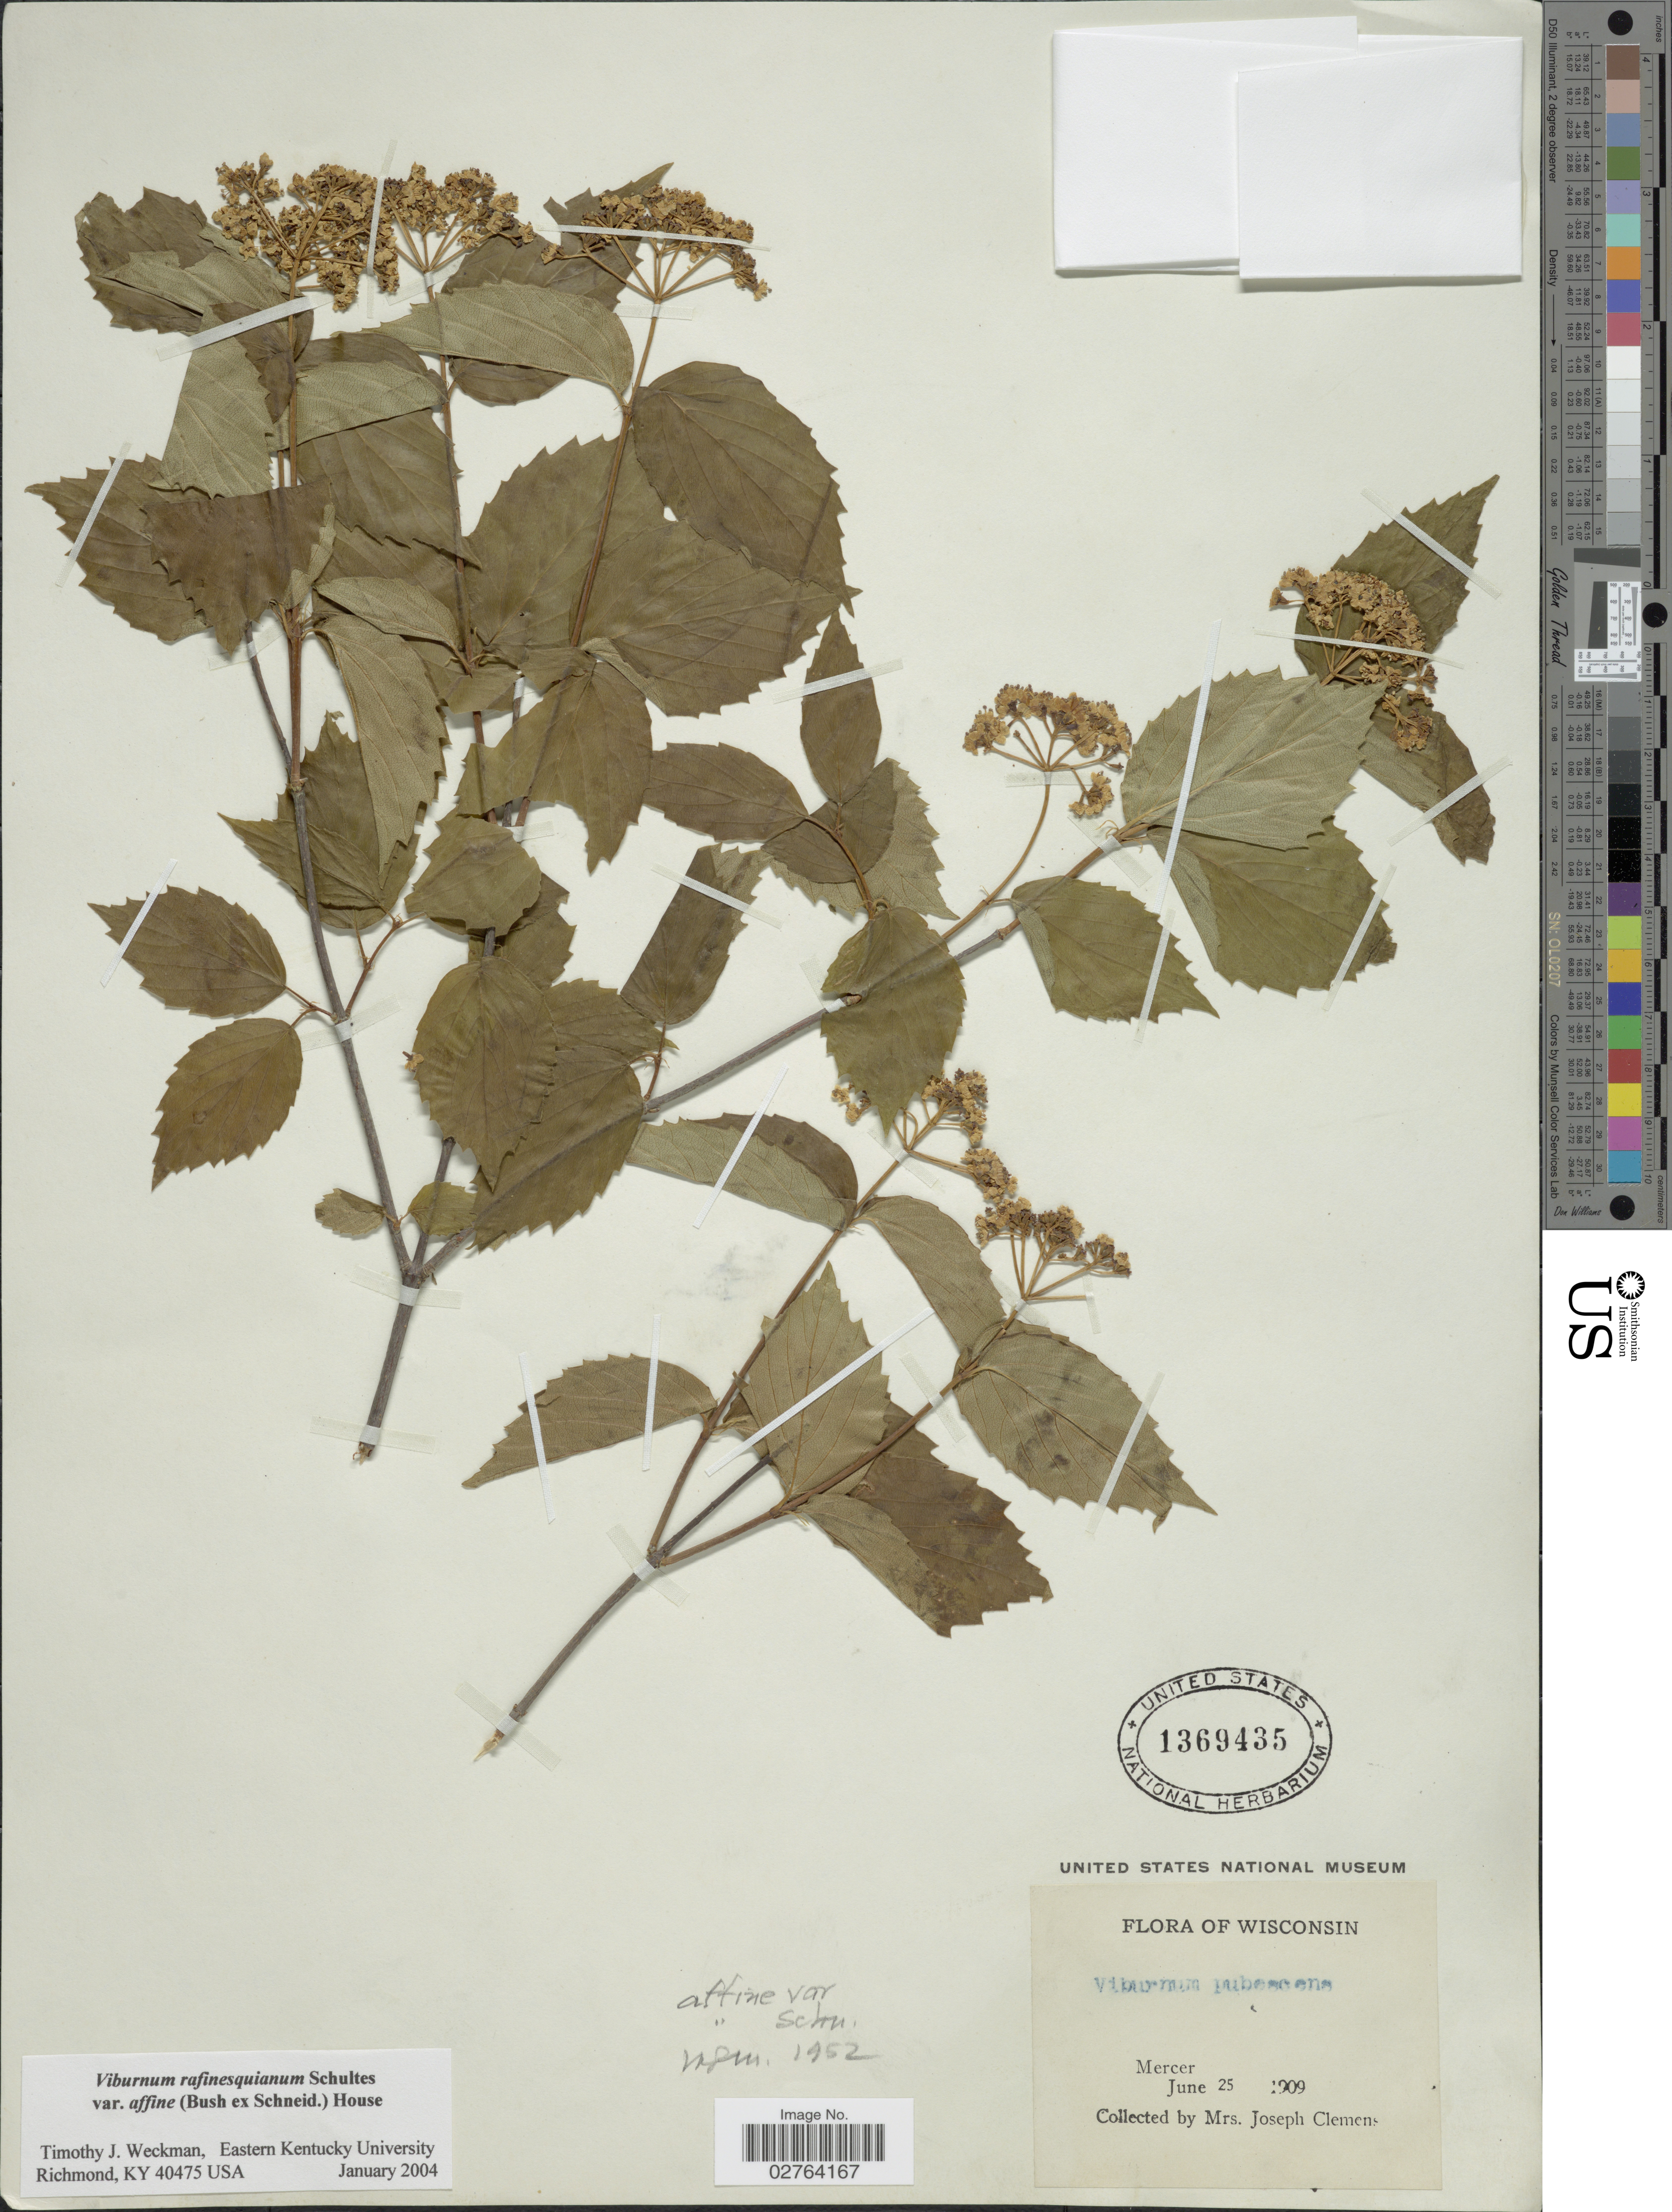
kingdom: Plantae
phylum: Tracheophyta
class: Magnoliopsida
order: Dipsacales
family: Viburnaceae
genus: Viburnum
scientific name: Viburnum rafinesqueanum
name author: Schult.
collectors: M. S. Clemens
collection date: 1909-06-25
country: United States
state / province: Wisconsin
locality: Mercer.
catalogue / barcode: US 1369435